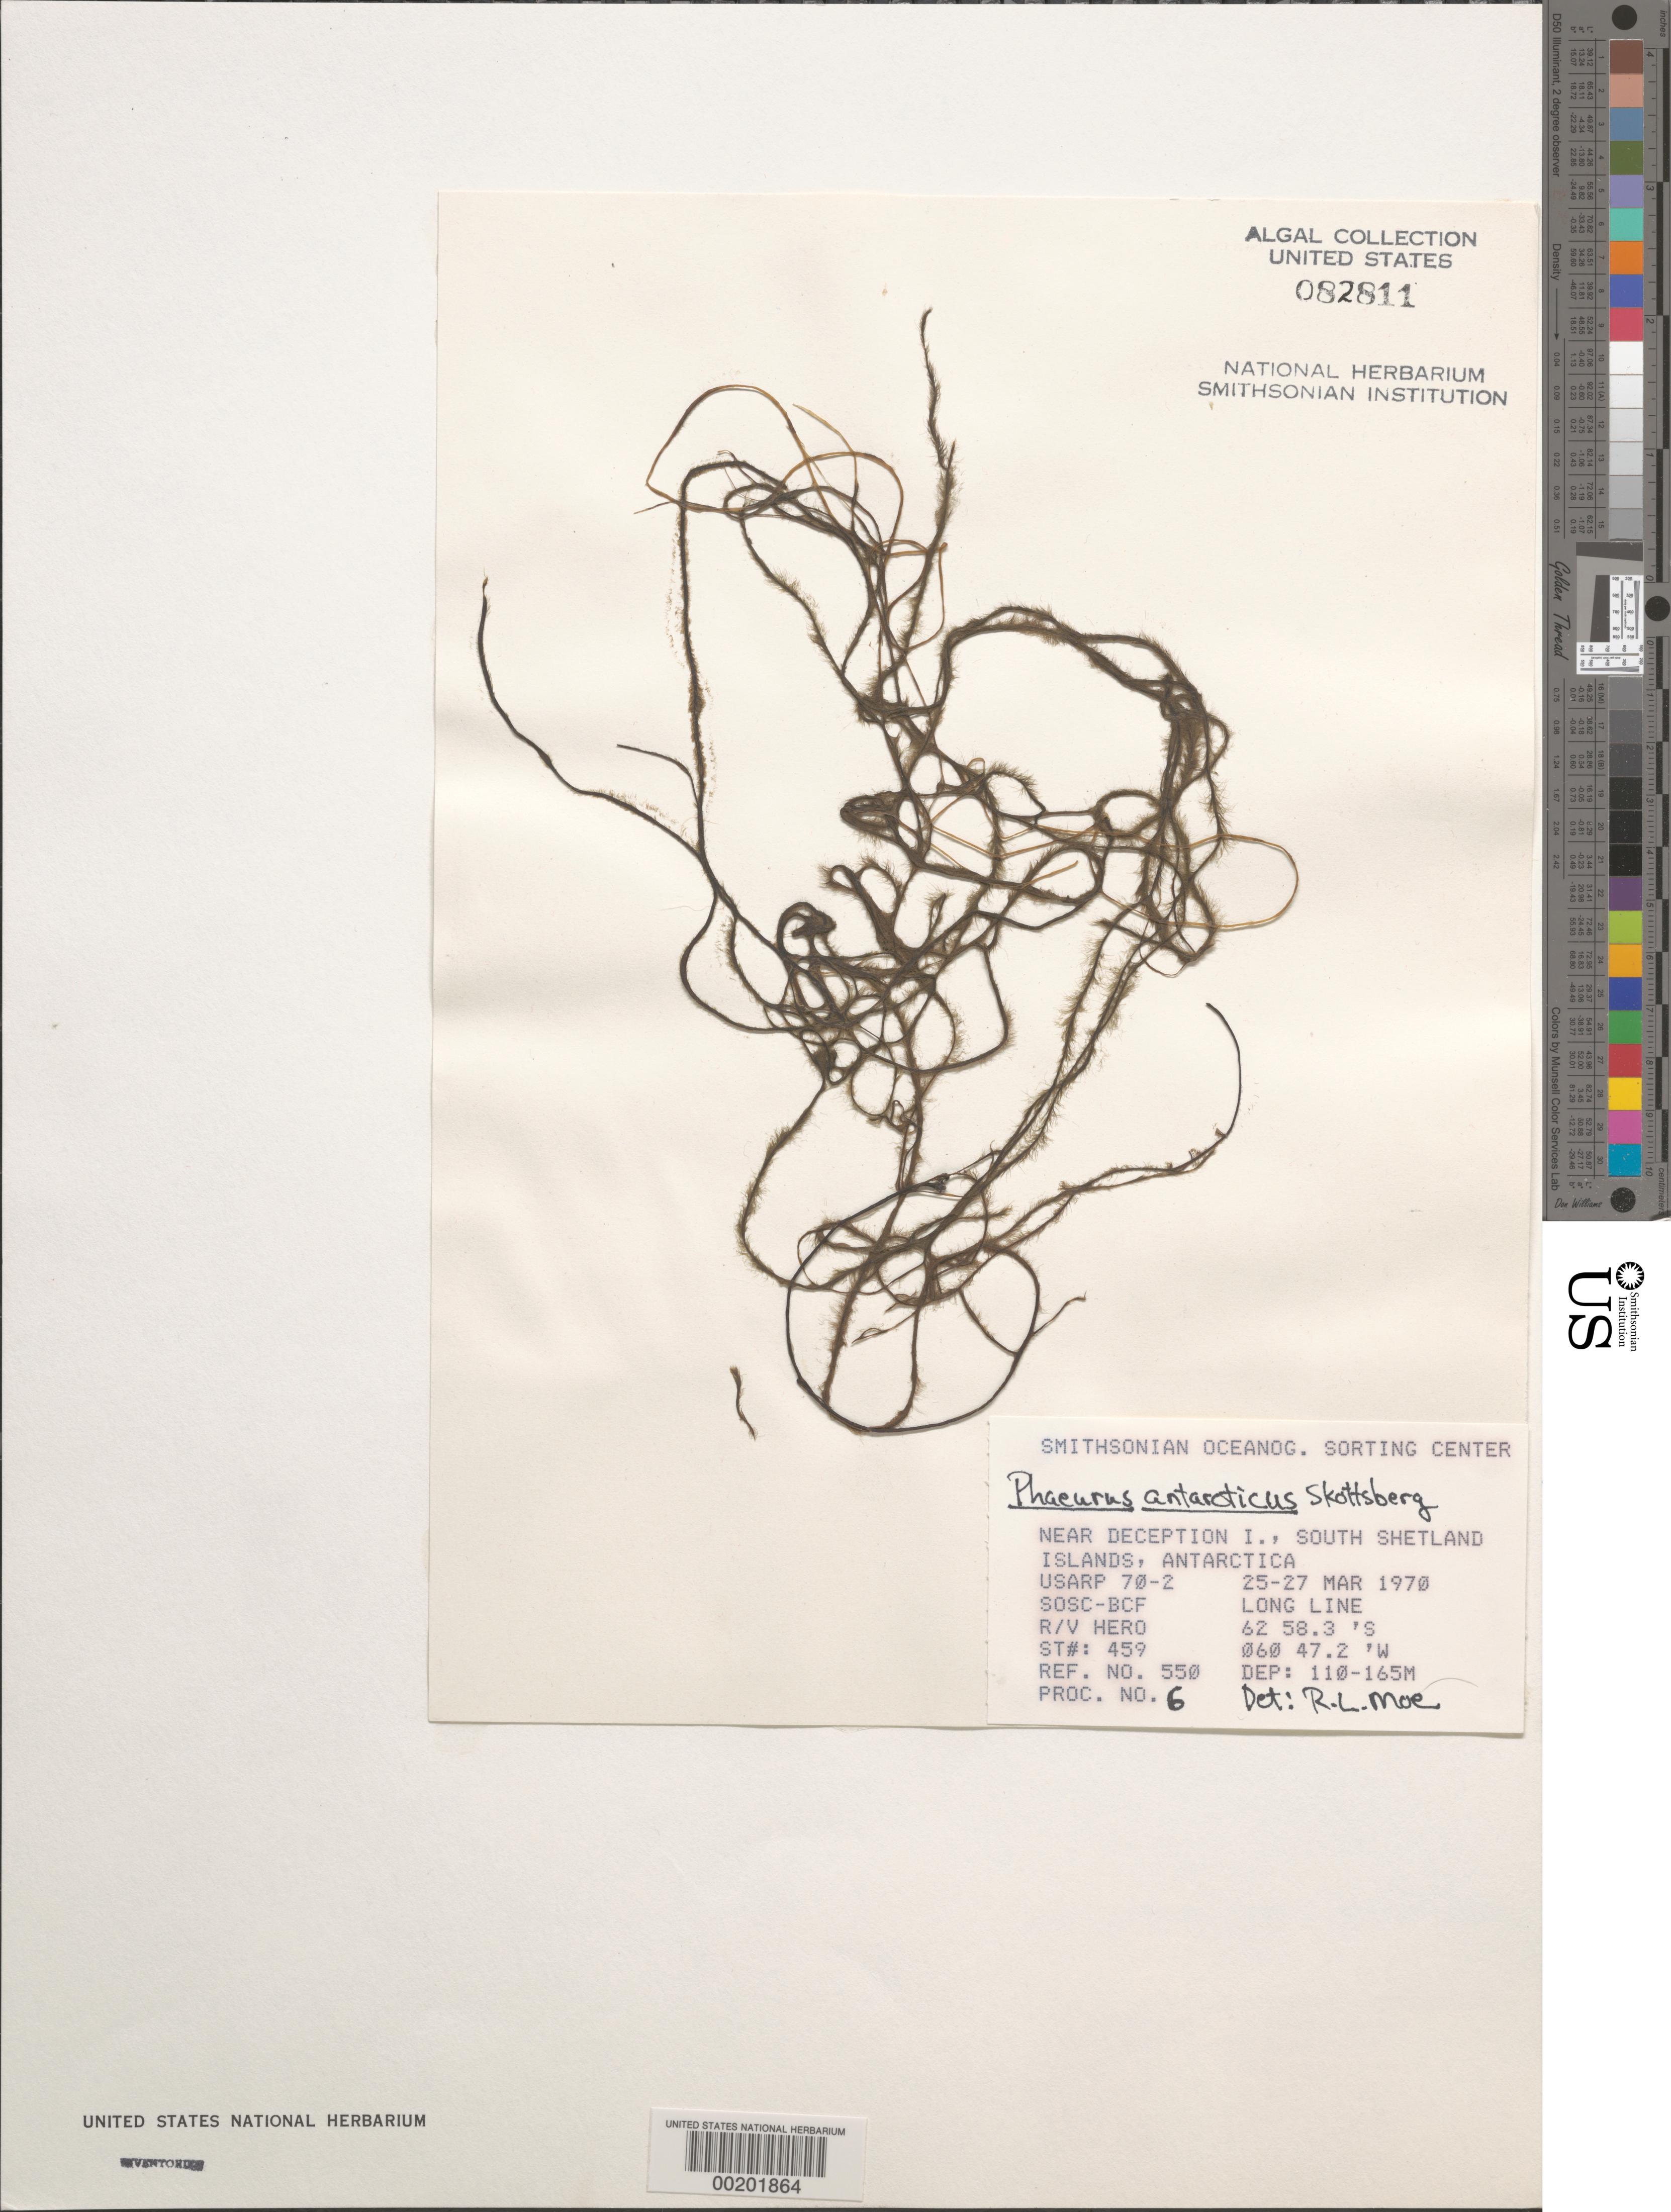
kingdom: Chromista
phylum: Ochrophyta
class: Phaeophyceae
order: Desmarestiales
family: Desmarestiaceae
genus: Phaeurus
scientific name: Phaeurus antarcticus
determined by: Moe, R. L.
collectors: SOSC-BCF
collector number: Station 459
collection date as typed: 25 Mar 1970 TO 27 Mar 1970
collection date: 1970-03-25/1970-03-27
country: Antarctica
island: Deception Island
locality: Near Deception Island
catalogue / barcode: US 82811